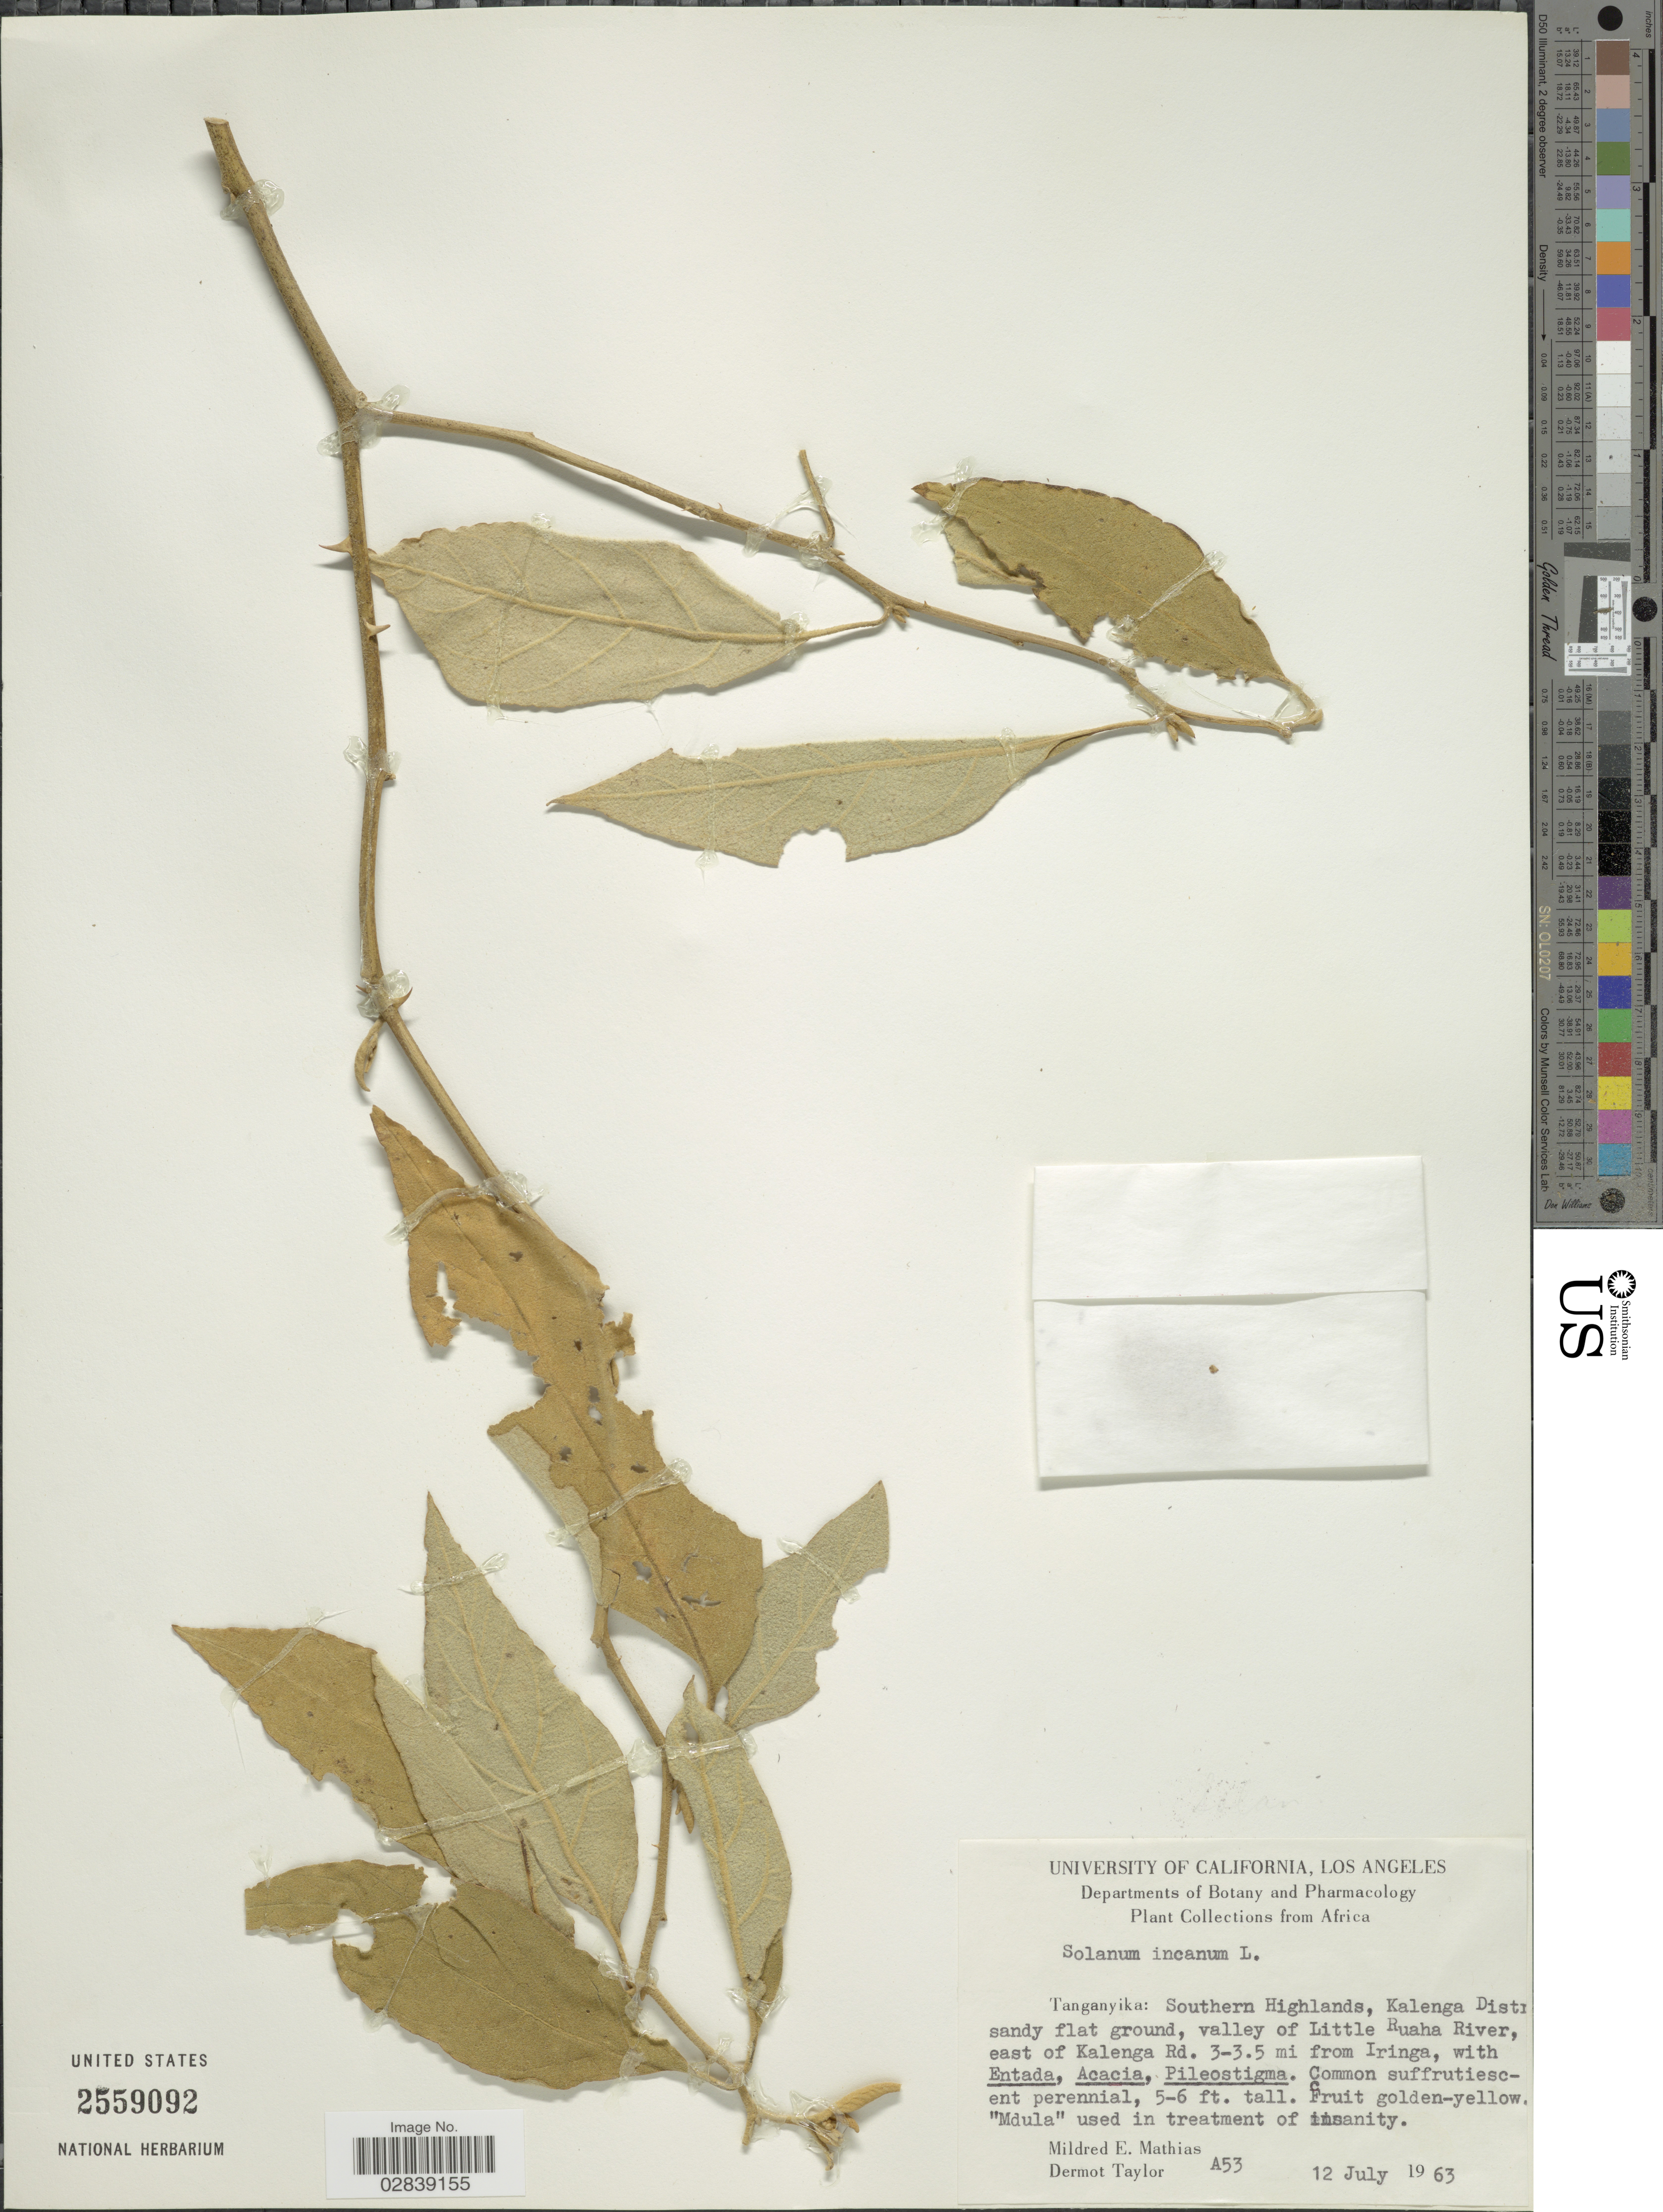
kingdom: Plantae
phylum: Tracheophyta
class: Magnoliopsida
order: Solanales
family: Solanaceae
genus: Solanum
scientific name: Solanum incanum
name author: L.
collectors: M. E. Mathias & D. Taylor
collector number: A53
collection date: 1963-07-12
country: Tanzania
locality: Tanganyika: Southern Highlands, Kalenga Distr., sandy flat ground, valley of Little Ruaha River, east of Kalenga Rd. 3-3.5 mi from Iringa.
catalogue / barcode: US 2559092